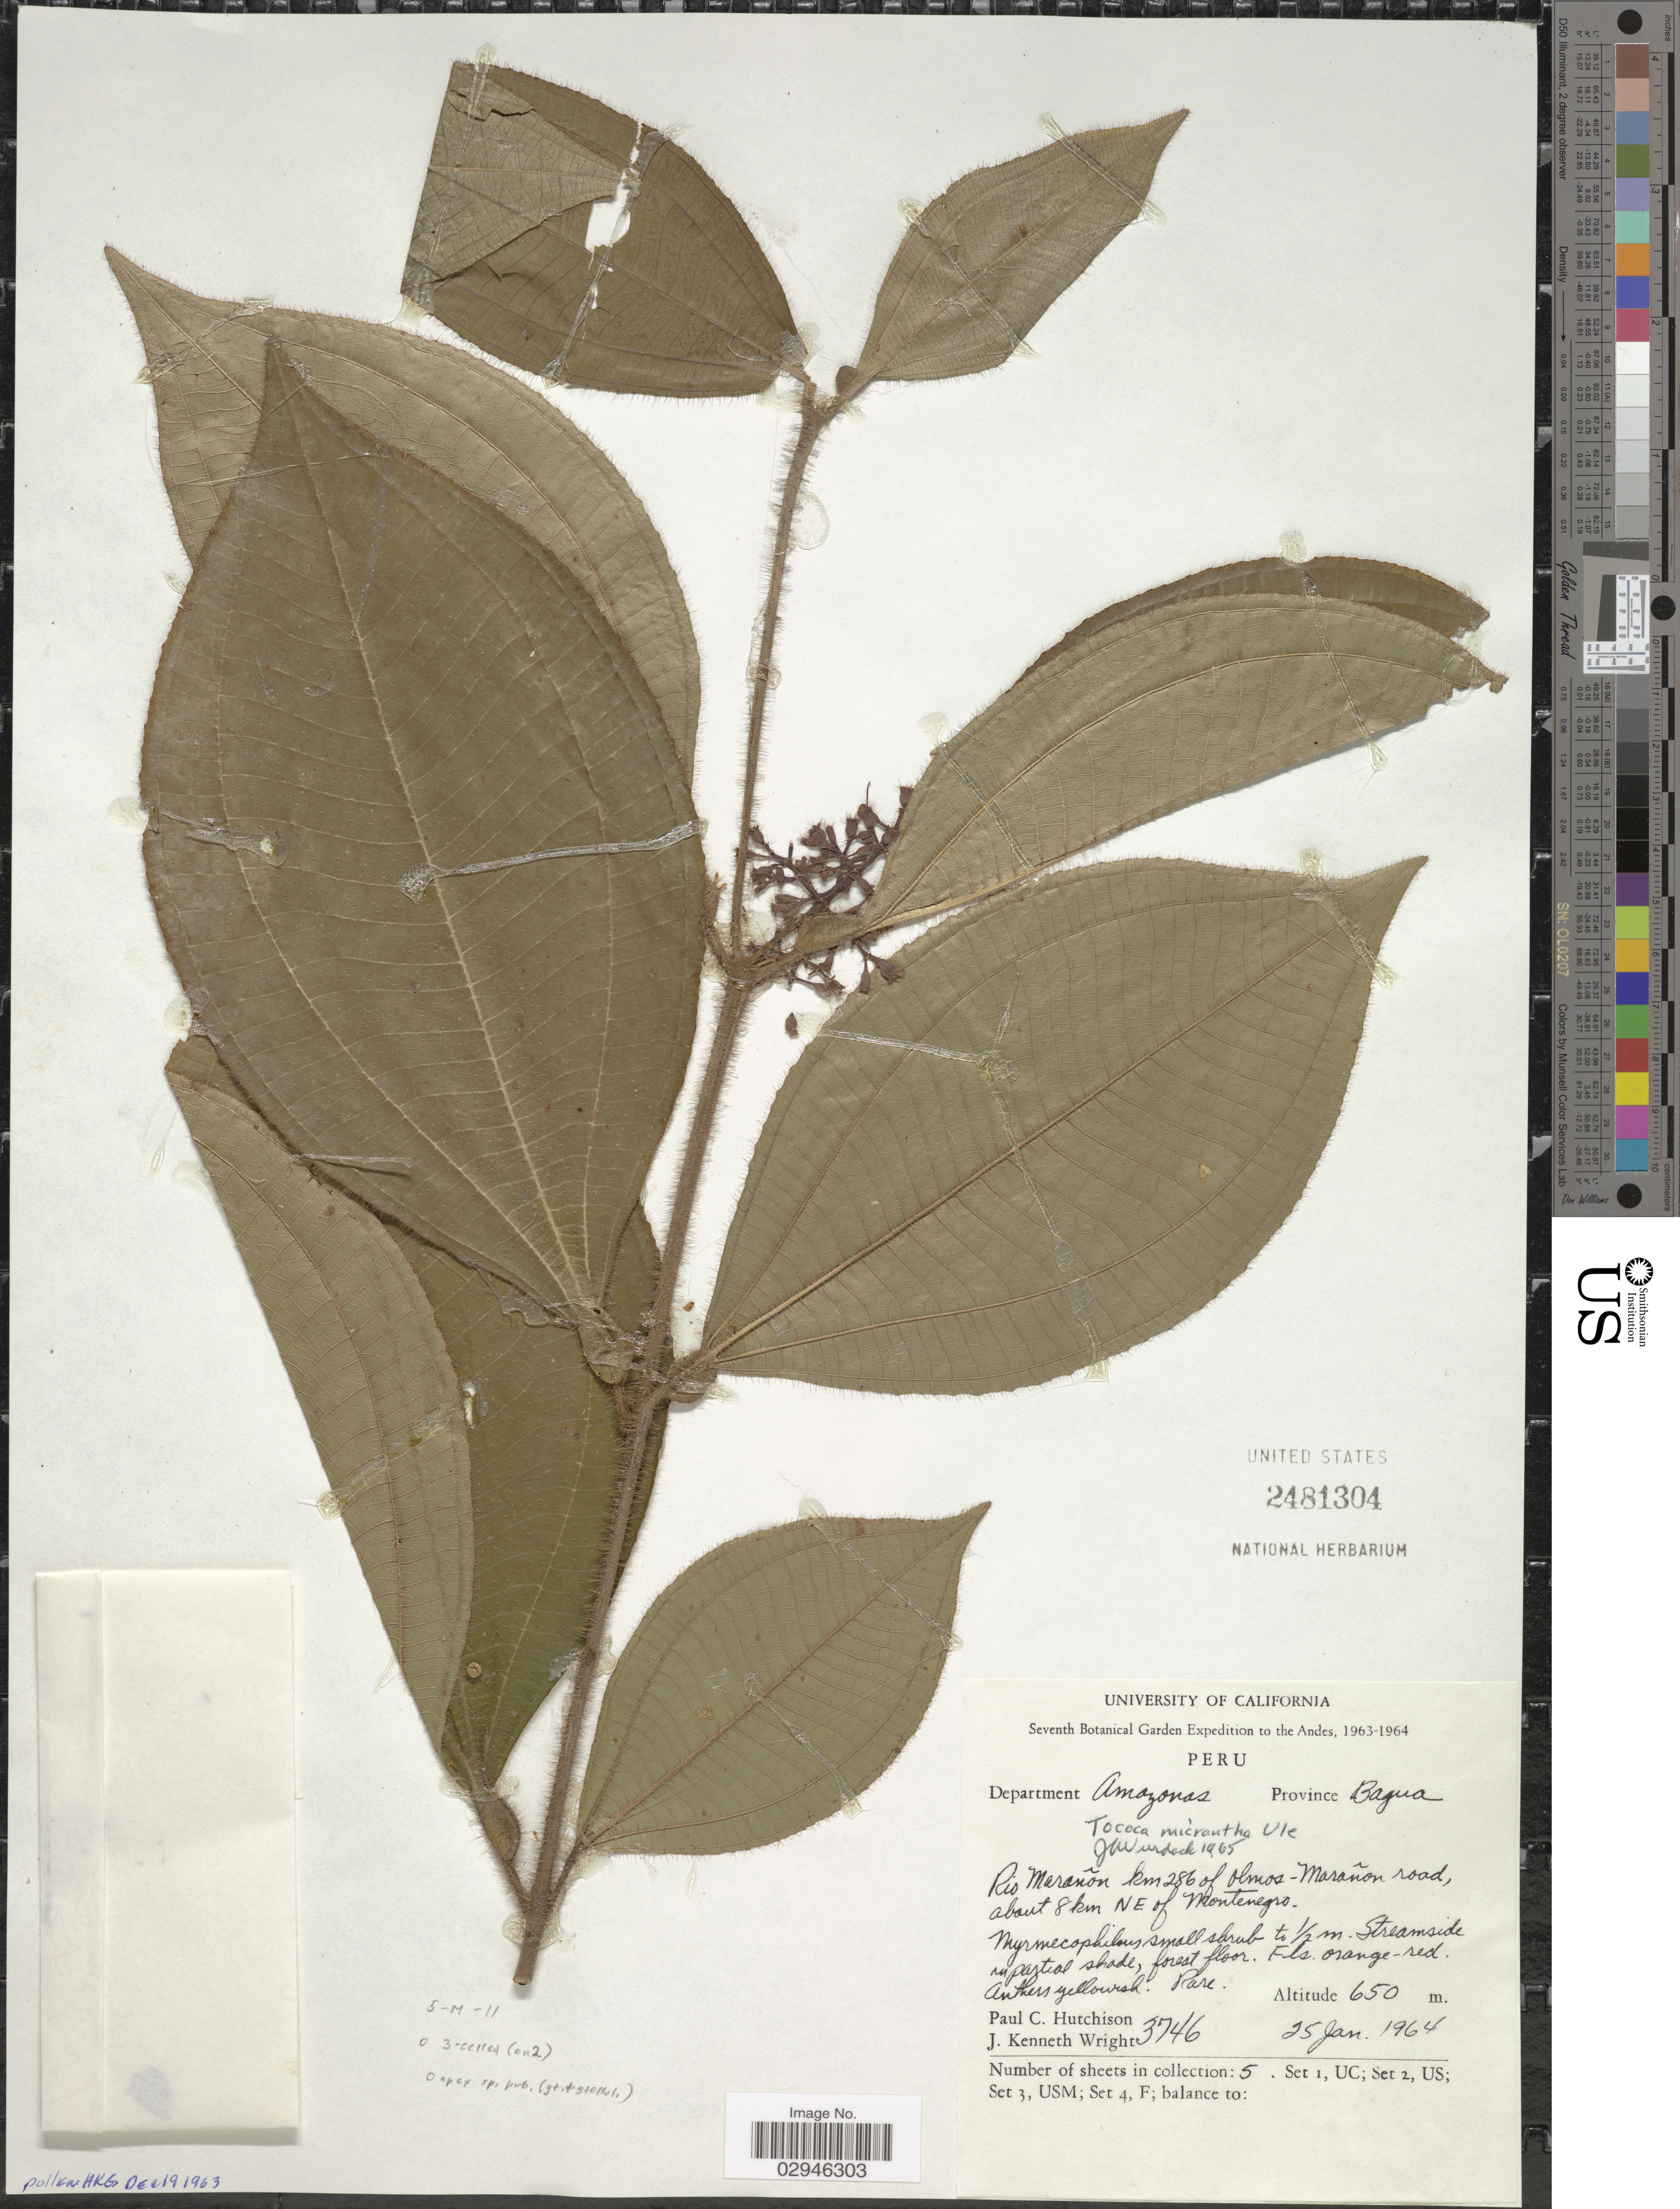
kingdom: Plantae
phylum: Tracheophyta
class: Magnoliopsida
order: Myrtales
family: Melastomataceae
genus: Tococa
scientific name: Tococa caquetana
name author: Sprague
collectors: P. C. Hutchison & J. K. Wright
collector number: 3746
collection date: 1964-01-25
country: Peru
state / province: Amazonas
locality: The Andes, Department Amazonas, Province Bagua, Rio Marañon km 286 of Olmos-Marañon road, about 8 km NE of Montenegro.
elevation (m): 650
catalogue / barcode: US 2481304